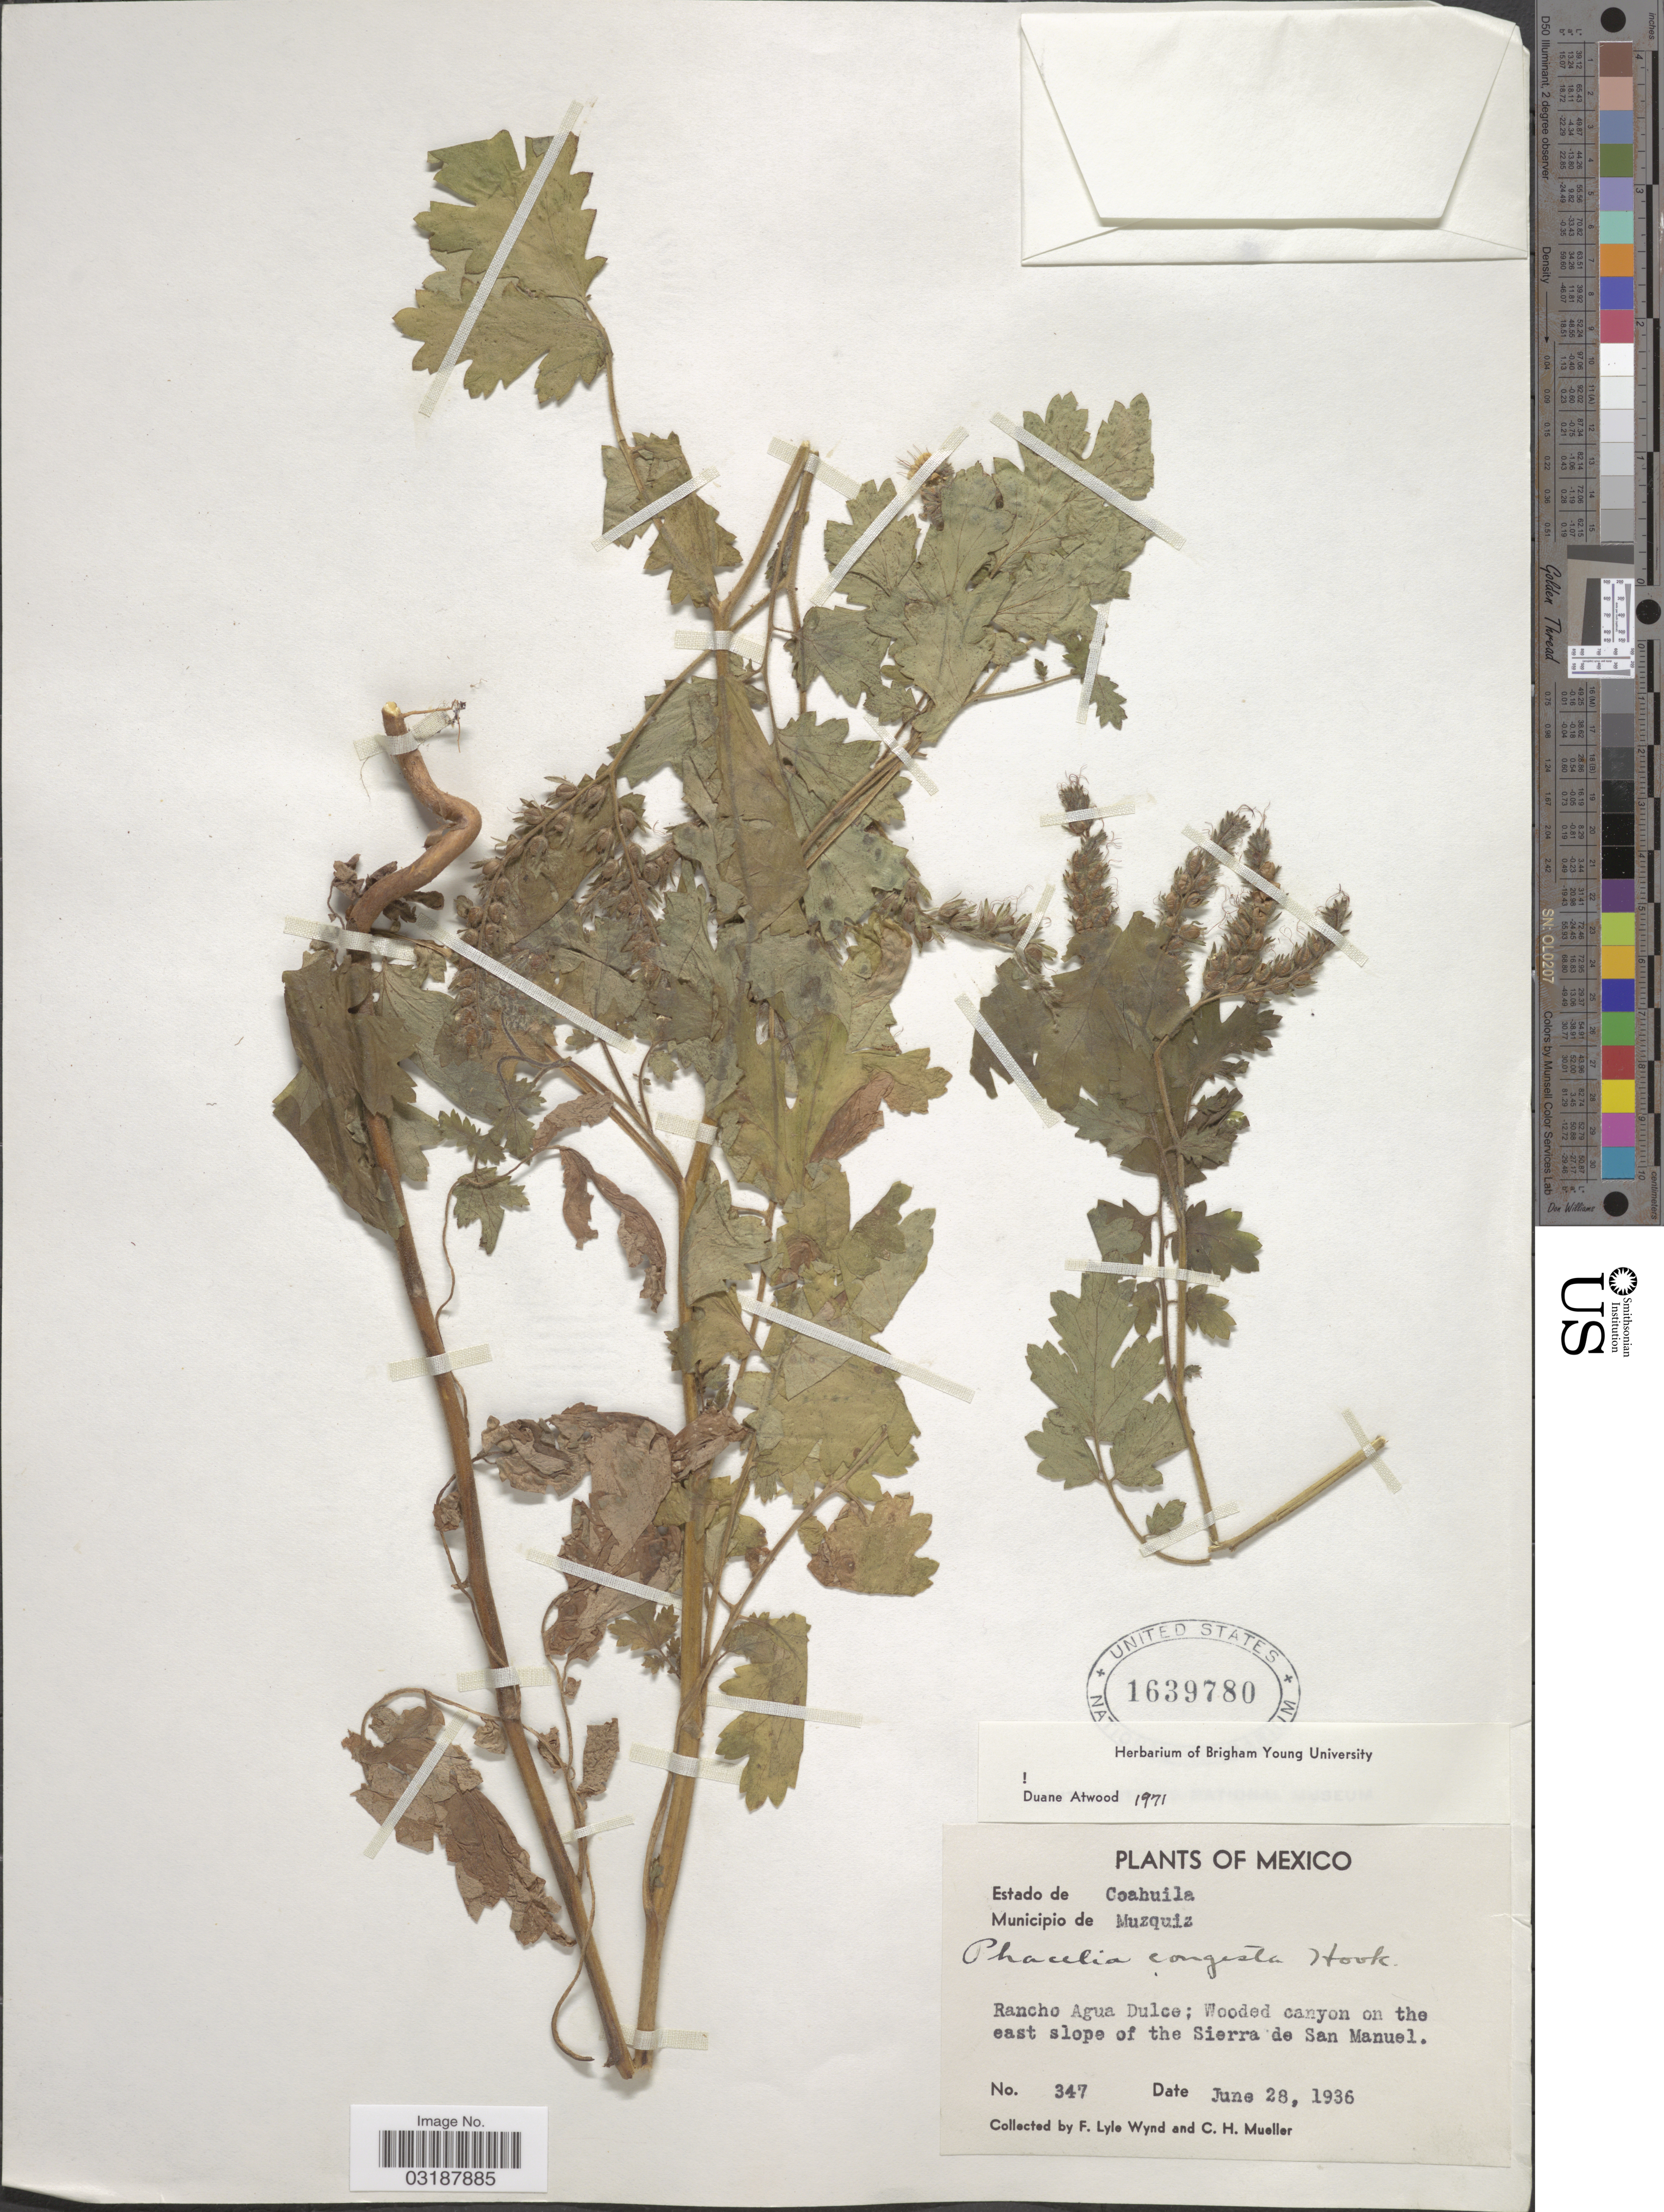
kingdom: Plantae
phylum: Tracheophyta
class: Magnoliopsida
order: Boraginales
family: Hydrophyllaceae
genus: Phacelia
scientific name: Phacelia congesta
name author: Hook.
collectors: F. L. Wynd & C. H. Mueller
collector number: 347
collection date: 1936-06-28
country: Mexico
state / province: Coahuila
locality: Municipio de Muzquiz, Rancho Agua Dulce; Wooded canyon on the east slope of the Sierra de San Manuel.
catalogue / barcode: US 1639780